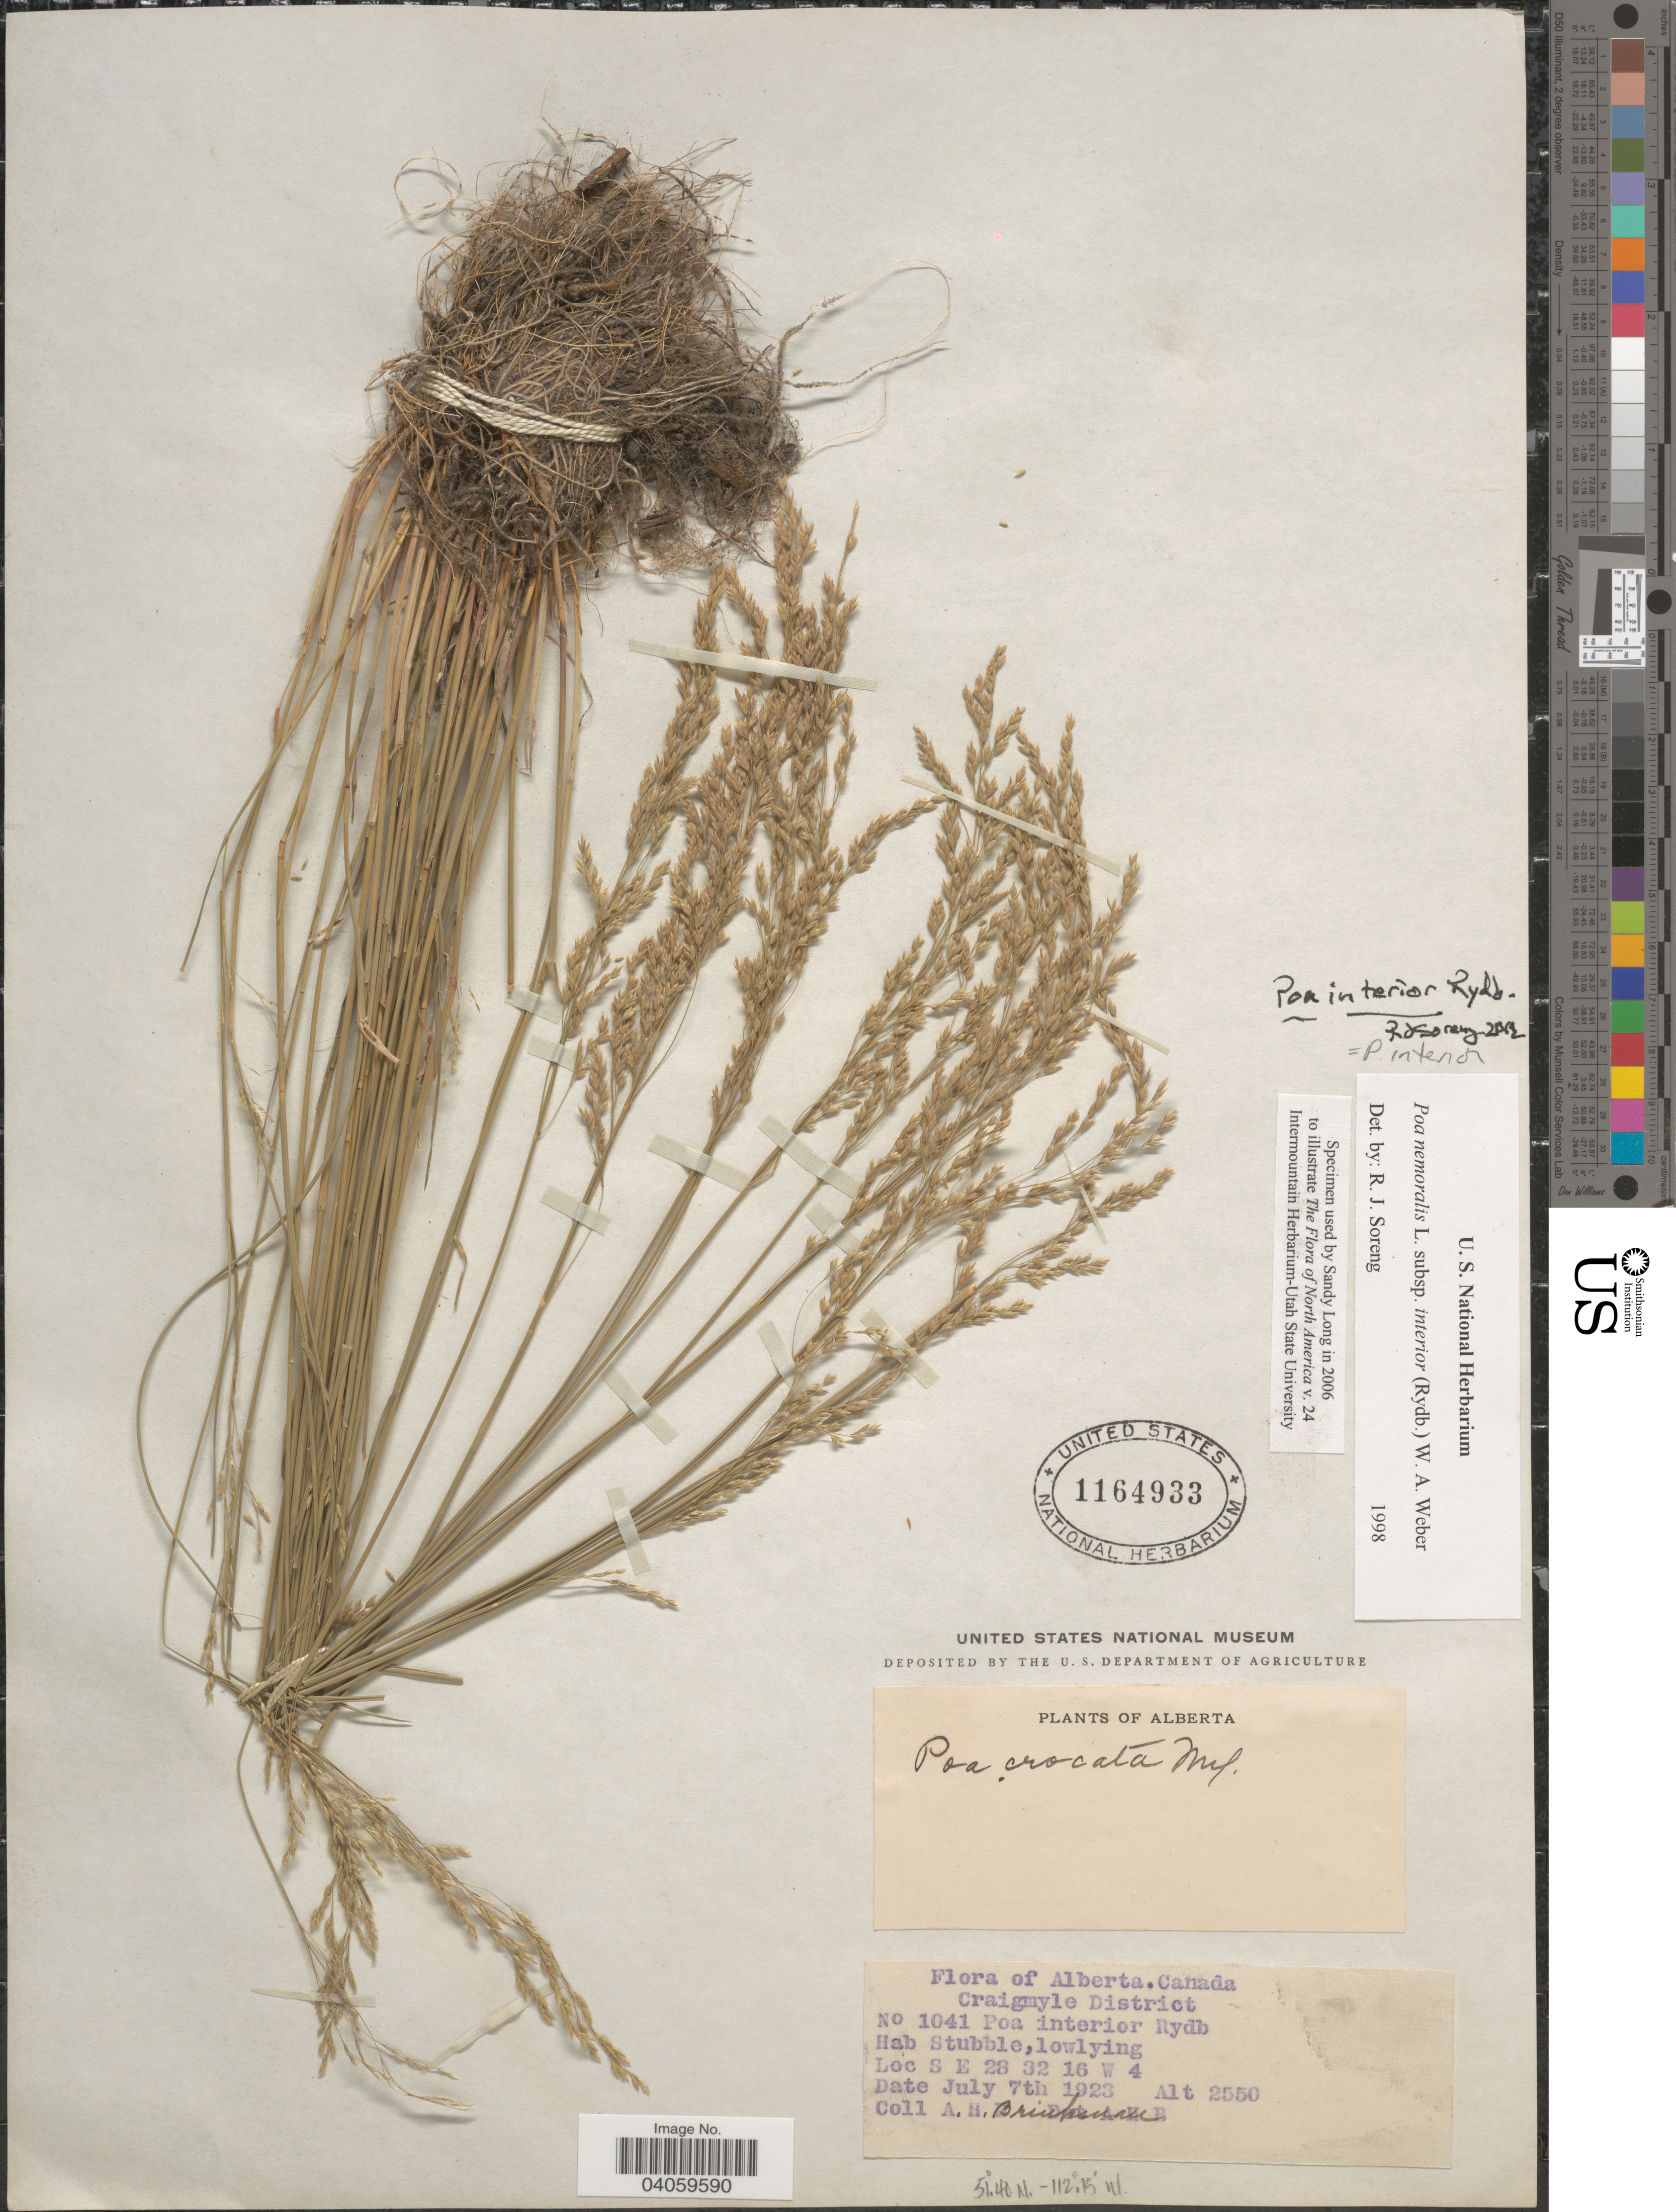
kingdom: Plantae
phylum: Tracheophyta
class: Liliopsida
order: Poales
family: Poaceae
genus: Poa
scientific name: Poa interior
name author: Rydb.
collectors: A. Brinkman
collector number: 1041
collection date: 1923-07-07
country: Canada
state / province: Alberta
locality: Craigmyle District. S E 28 32 16 W 4.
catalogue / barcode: US 1164933